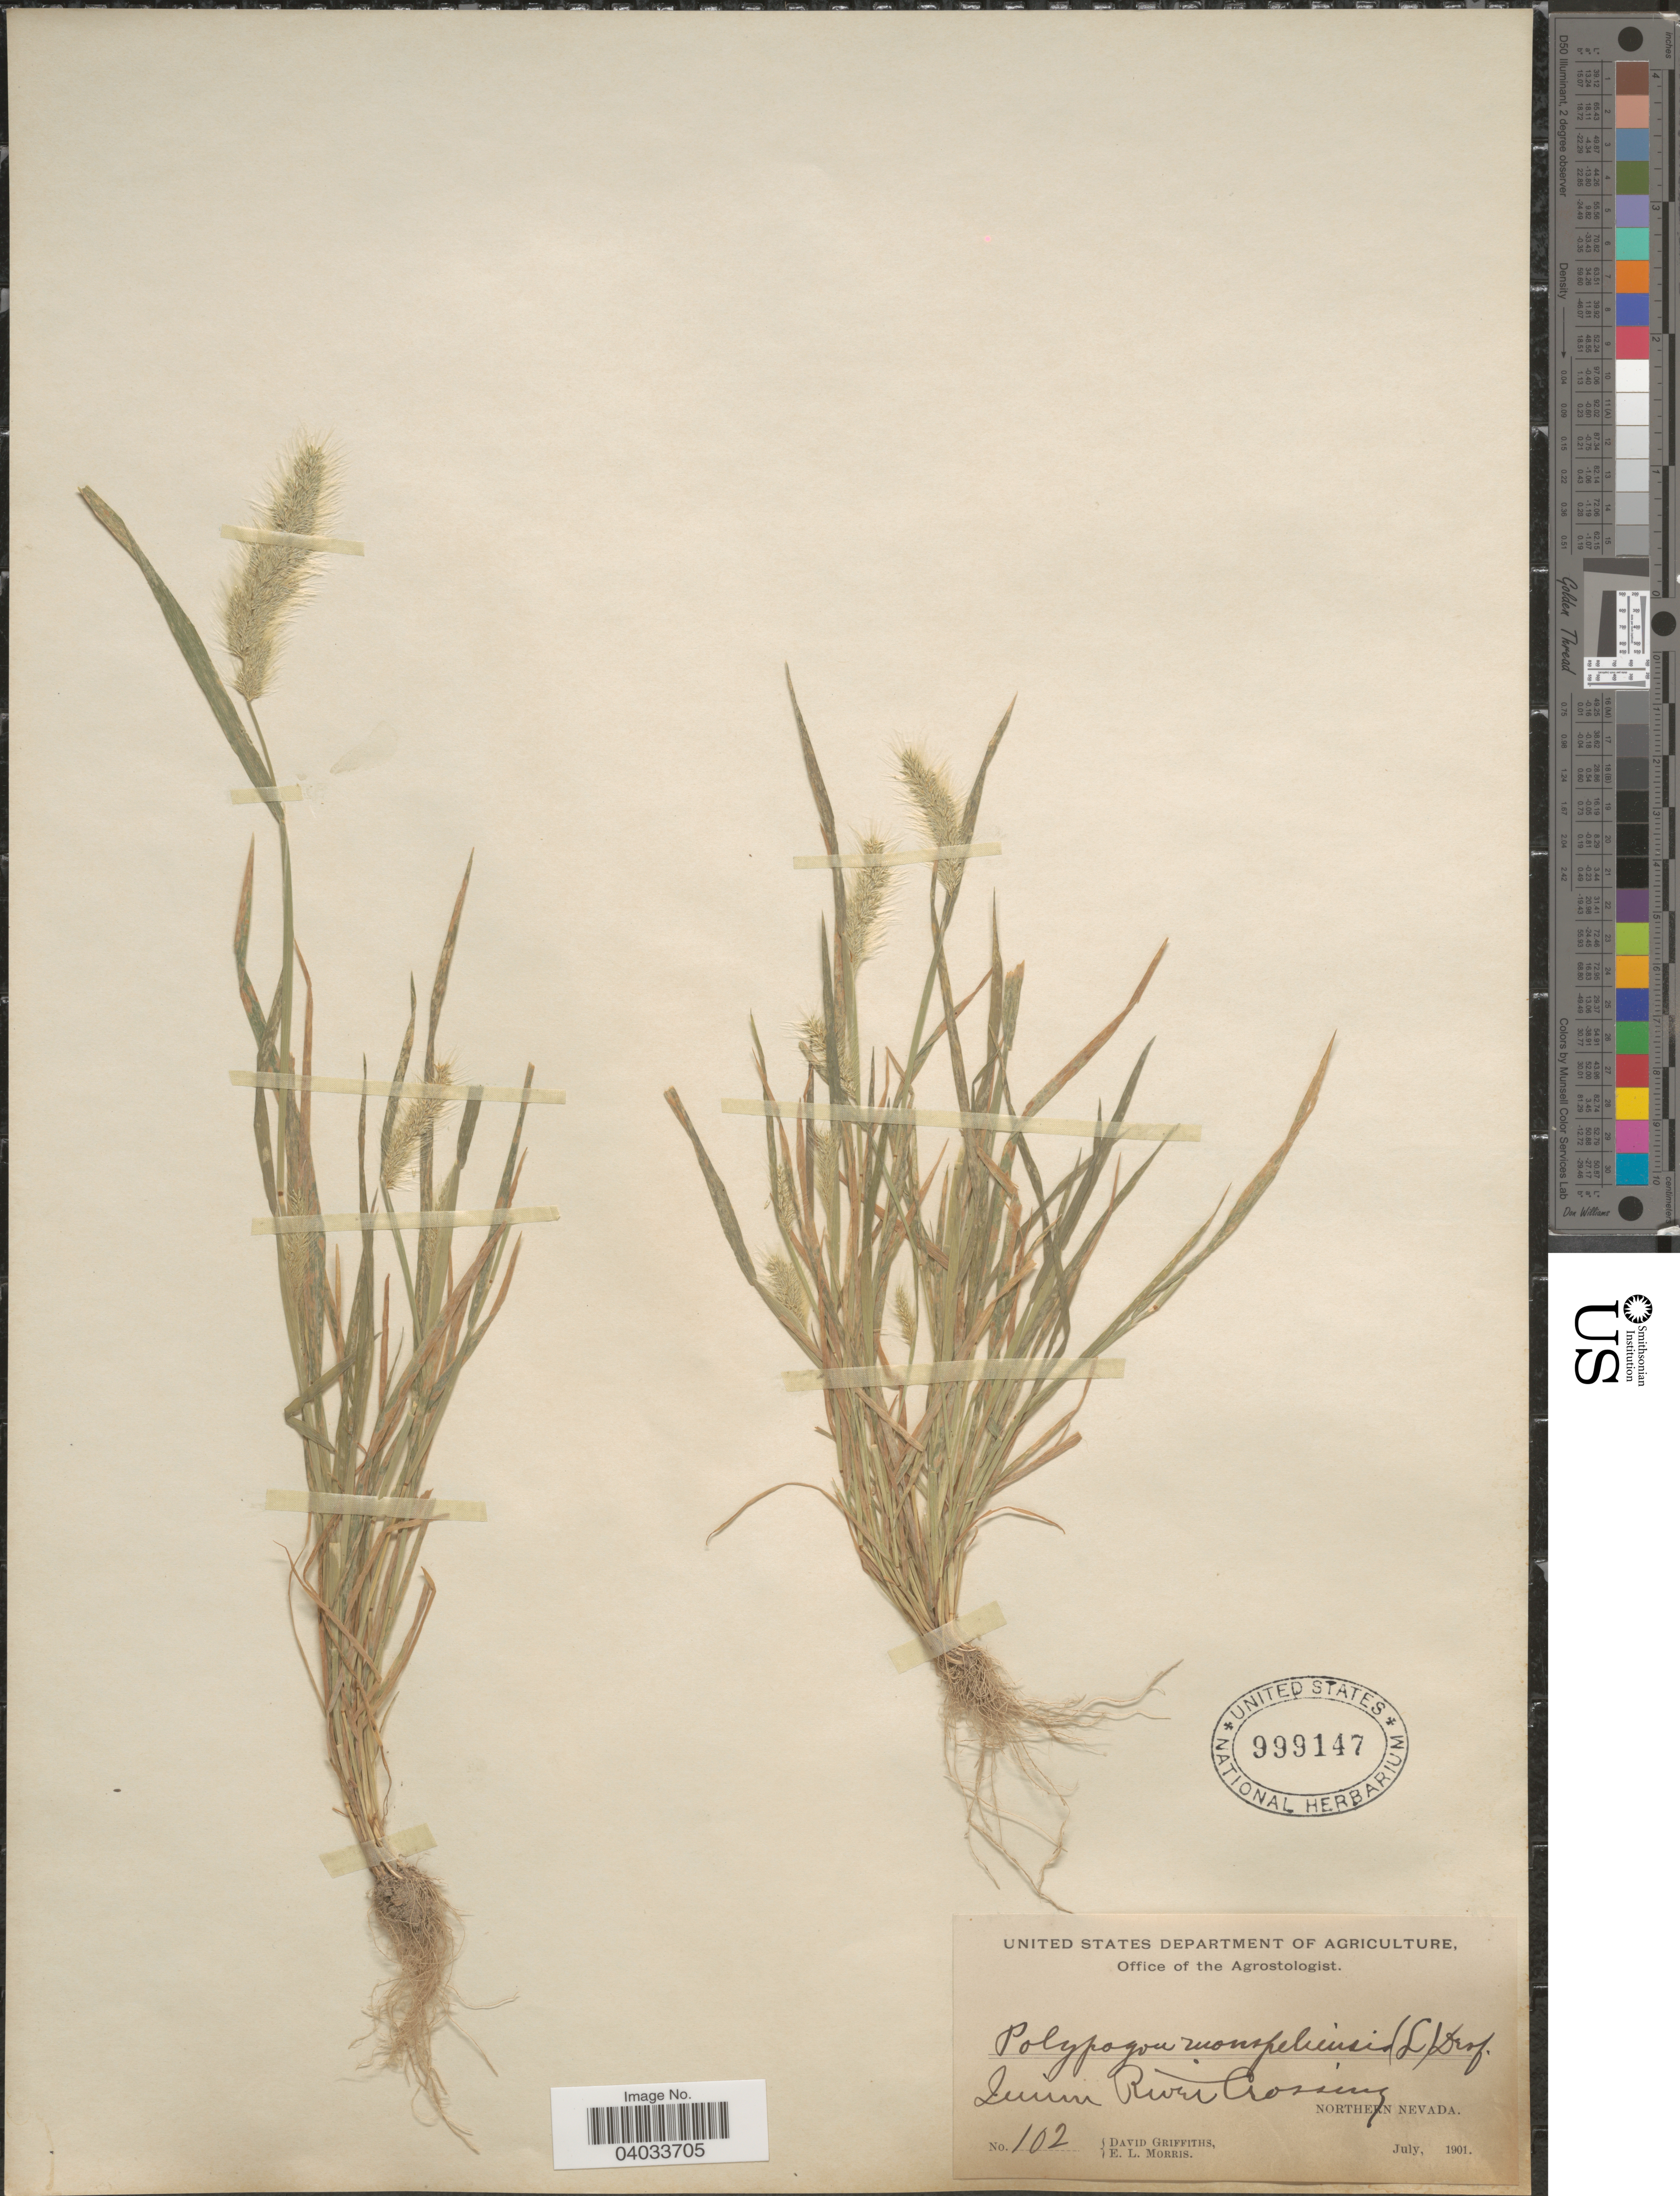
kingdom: Plantae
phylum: Tracheophyta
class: Liliopsida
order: Poales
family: Poaceae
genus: Polypogon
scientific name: Polypogon monspeliensis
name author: (L.) Desf.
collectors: D. Griffiths & E. Morris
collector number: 102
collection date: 1901-07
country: United States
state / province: Nevada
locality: Quinn River Crossing. Northern Nevada.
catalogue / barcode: US 999147